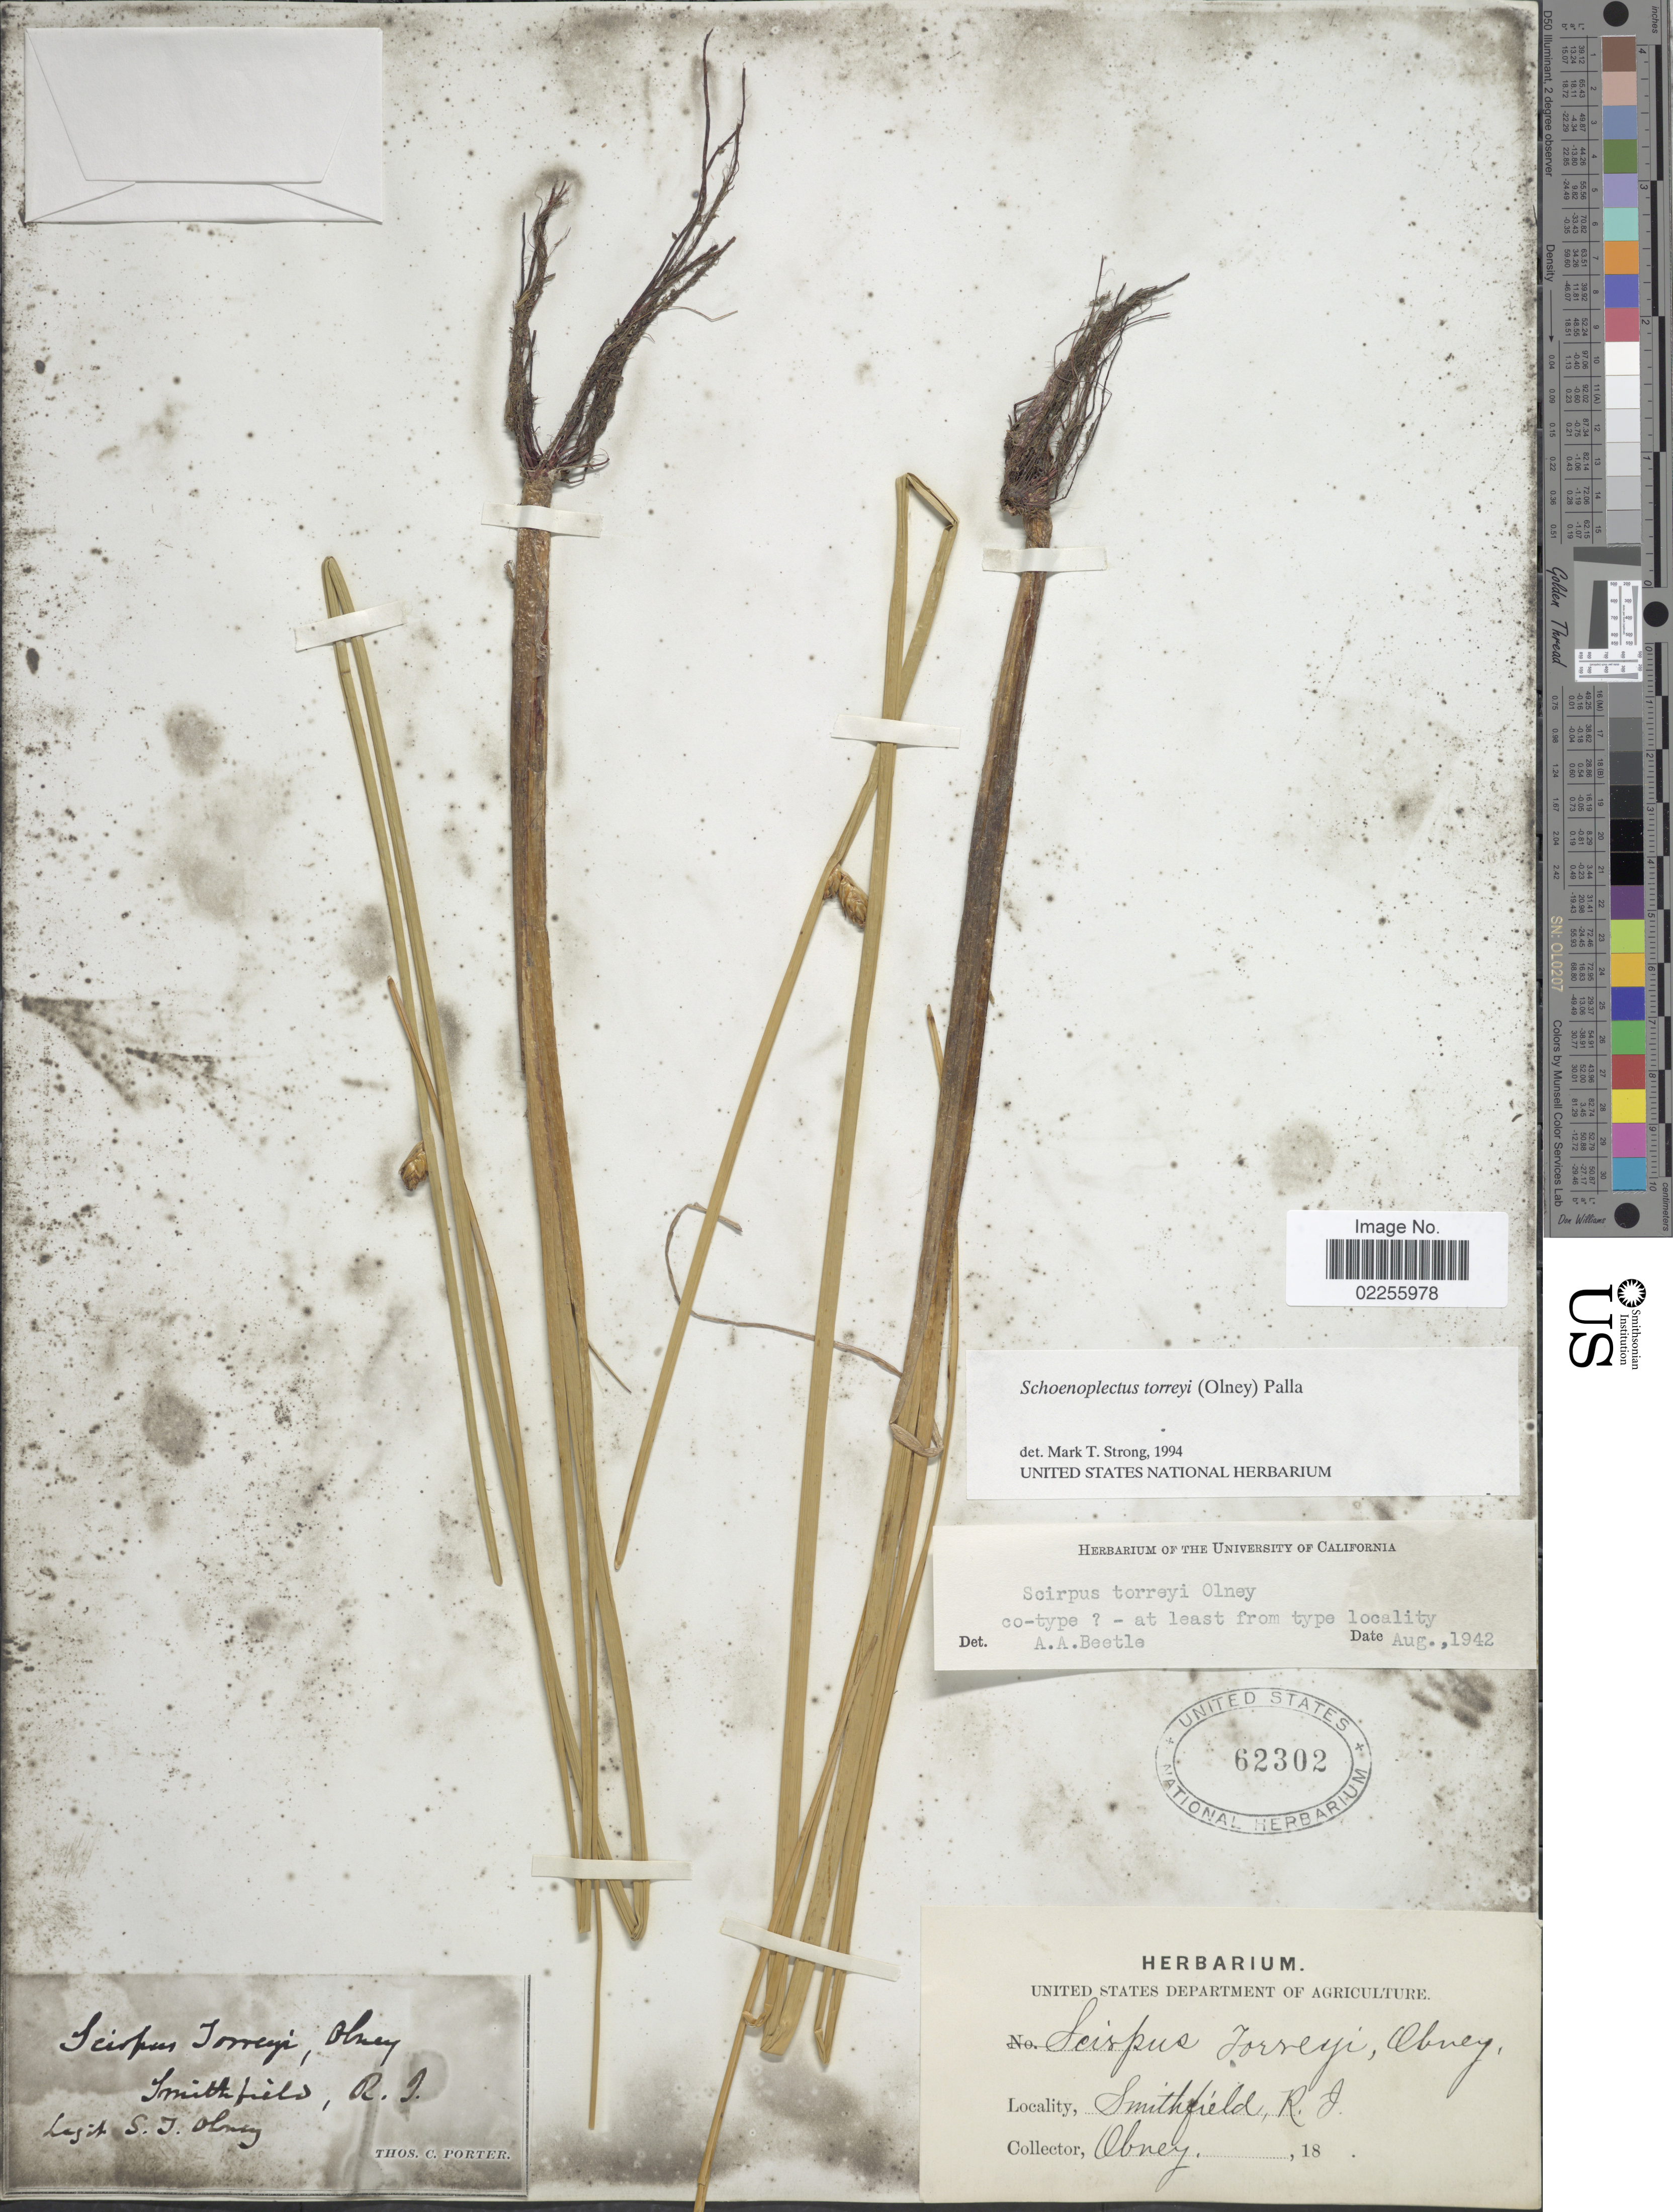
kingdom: Plantae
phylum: Tracheophyta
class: Liliopsida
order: Poales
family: Cyperaceae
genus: Schoenoplectus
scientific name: Schoenoplectus torreyi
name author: (Olney) Palla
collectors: S. Olney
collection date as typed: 18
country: United States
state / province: Rhode Island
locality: Smithfield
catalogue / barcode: US 62302